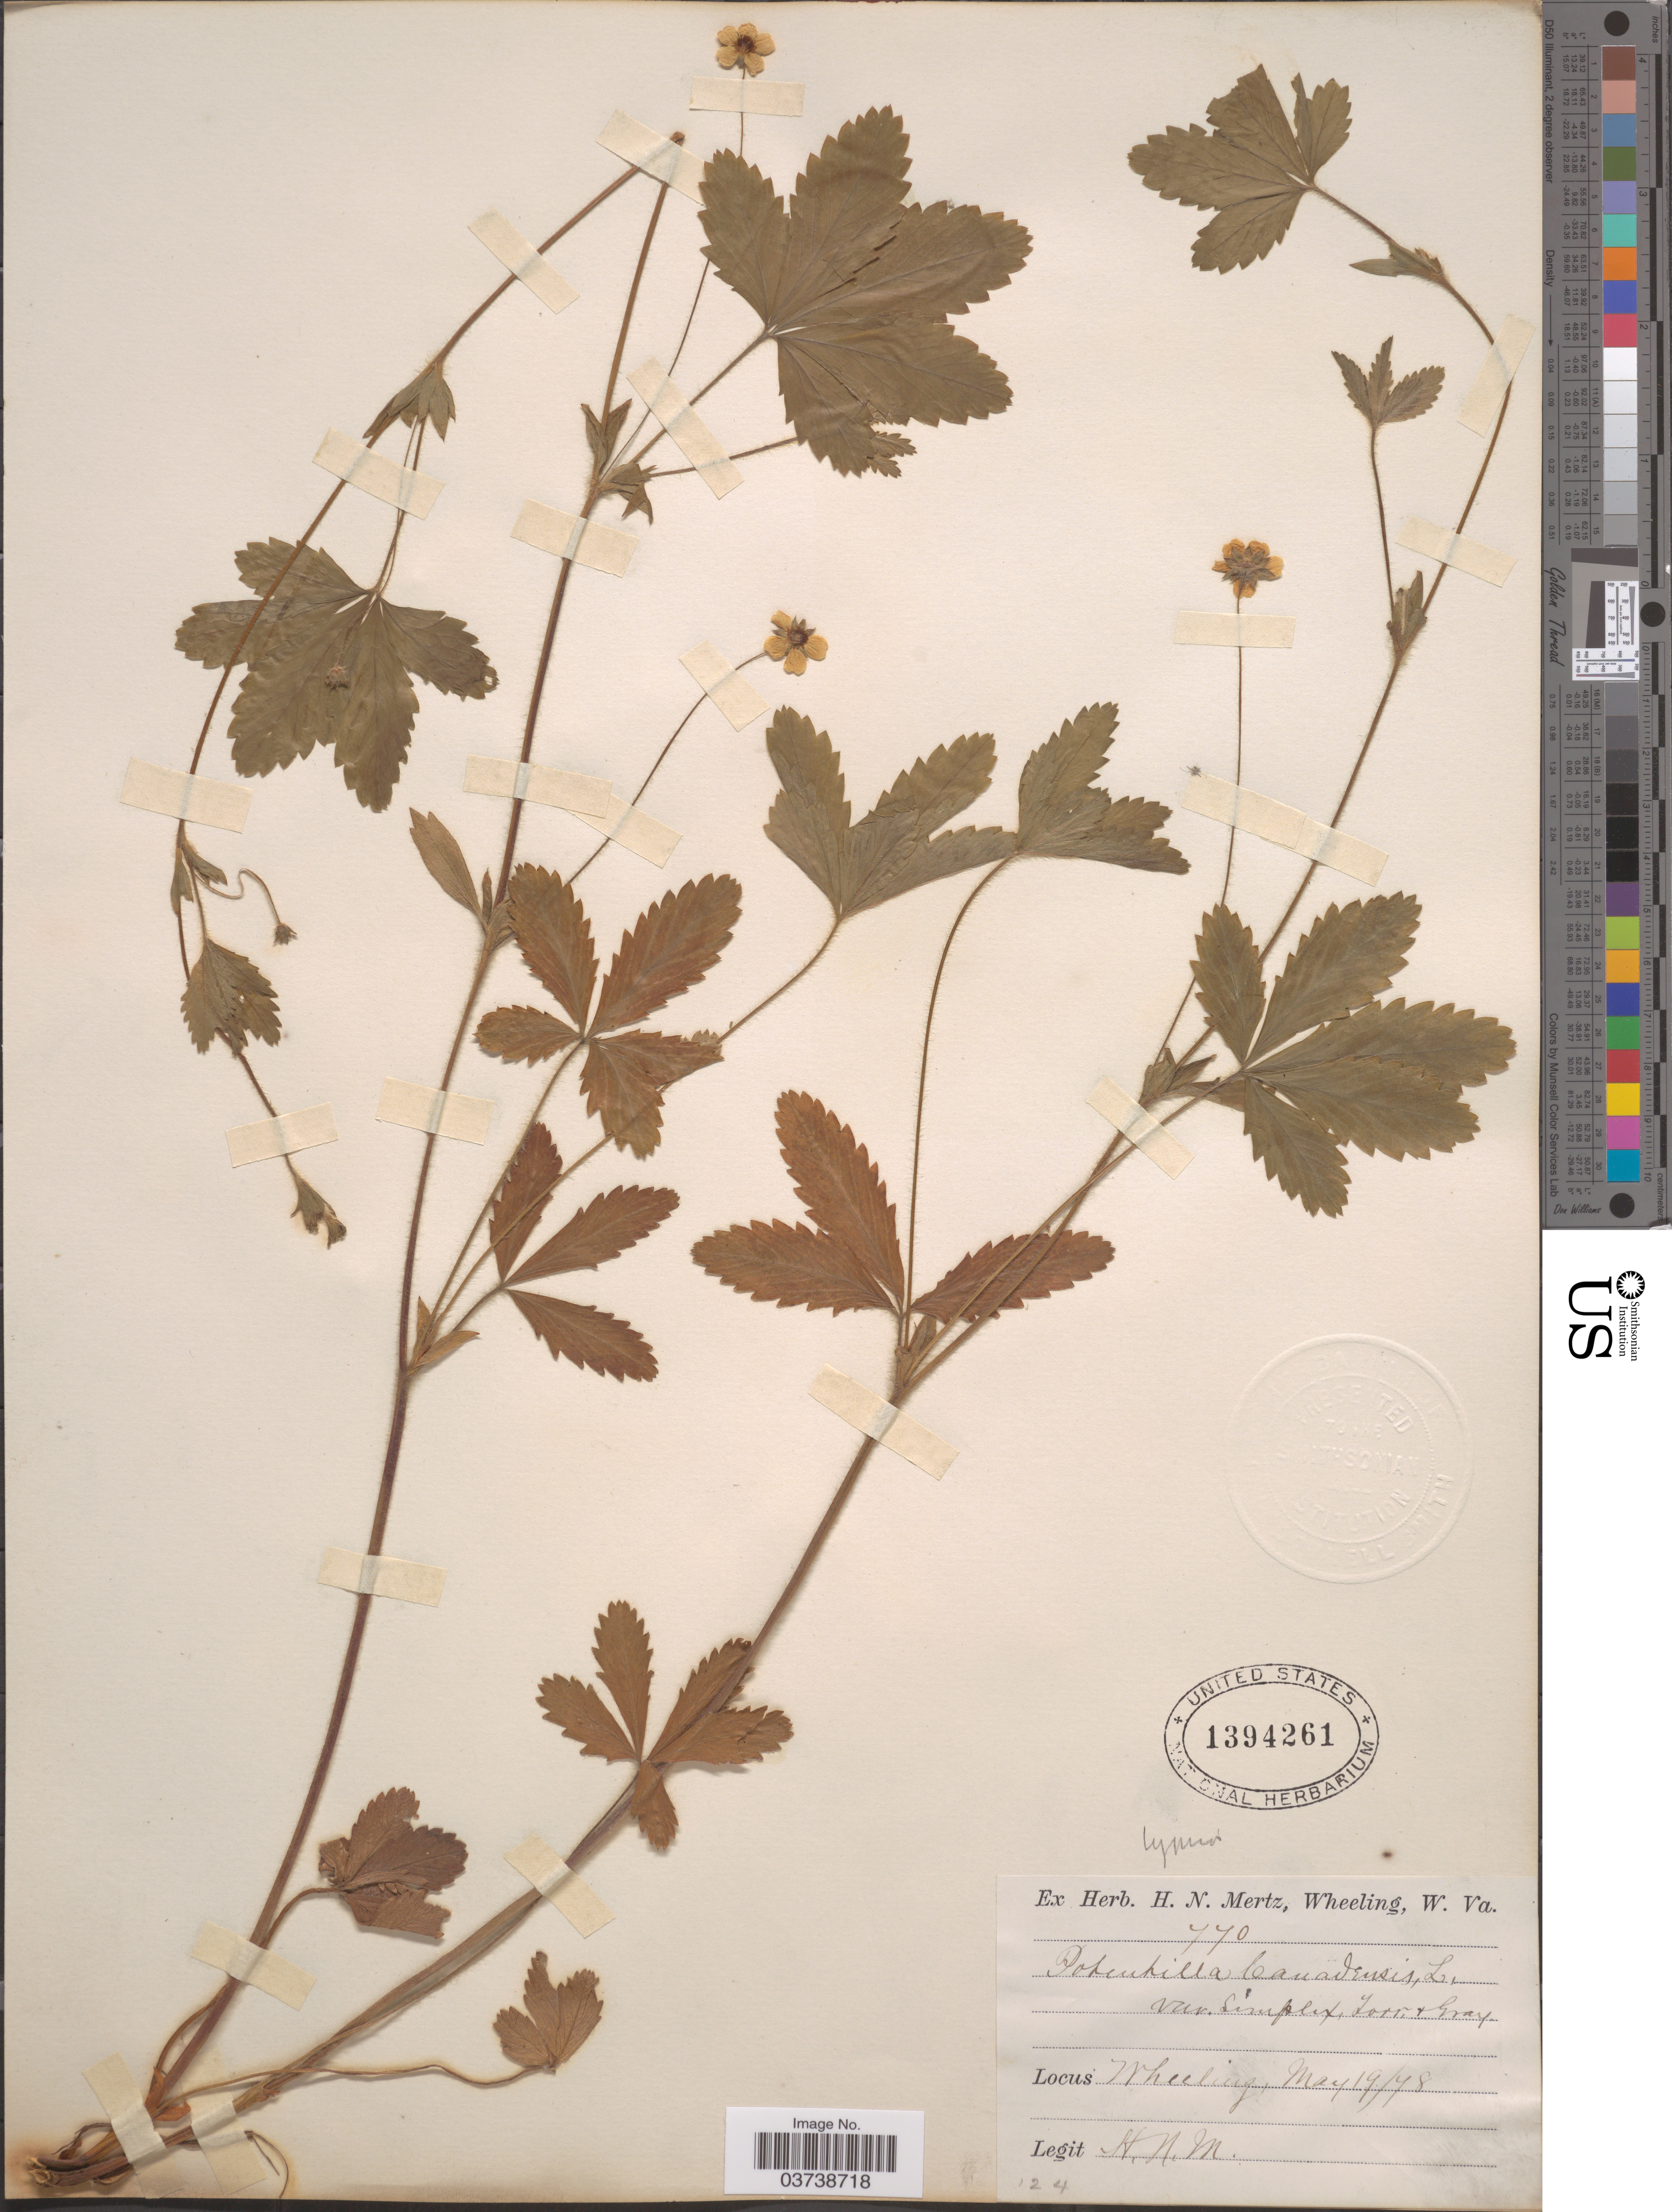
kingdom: Plantae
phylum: Tracheophyta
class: Magnoliopsida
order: Rosales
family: Rosaceae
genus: Potentilla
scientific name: Potentilla canadensis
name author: L.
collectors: H. Mertz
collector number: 770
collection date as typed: Transcribed d/m/y: 19/5/78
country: United States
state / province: West Virginia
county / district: Ohio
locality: Wheeling.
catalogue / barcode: US 1394261